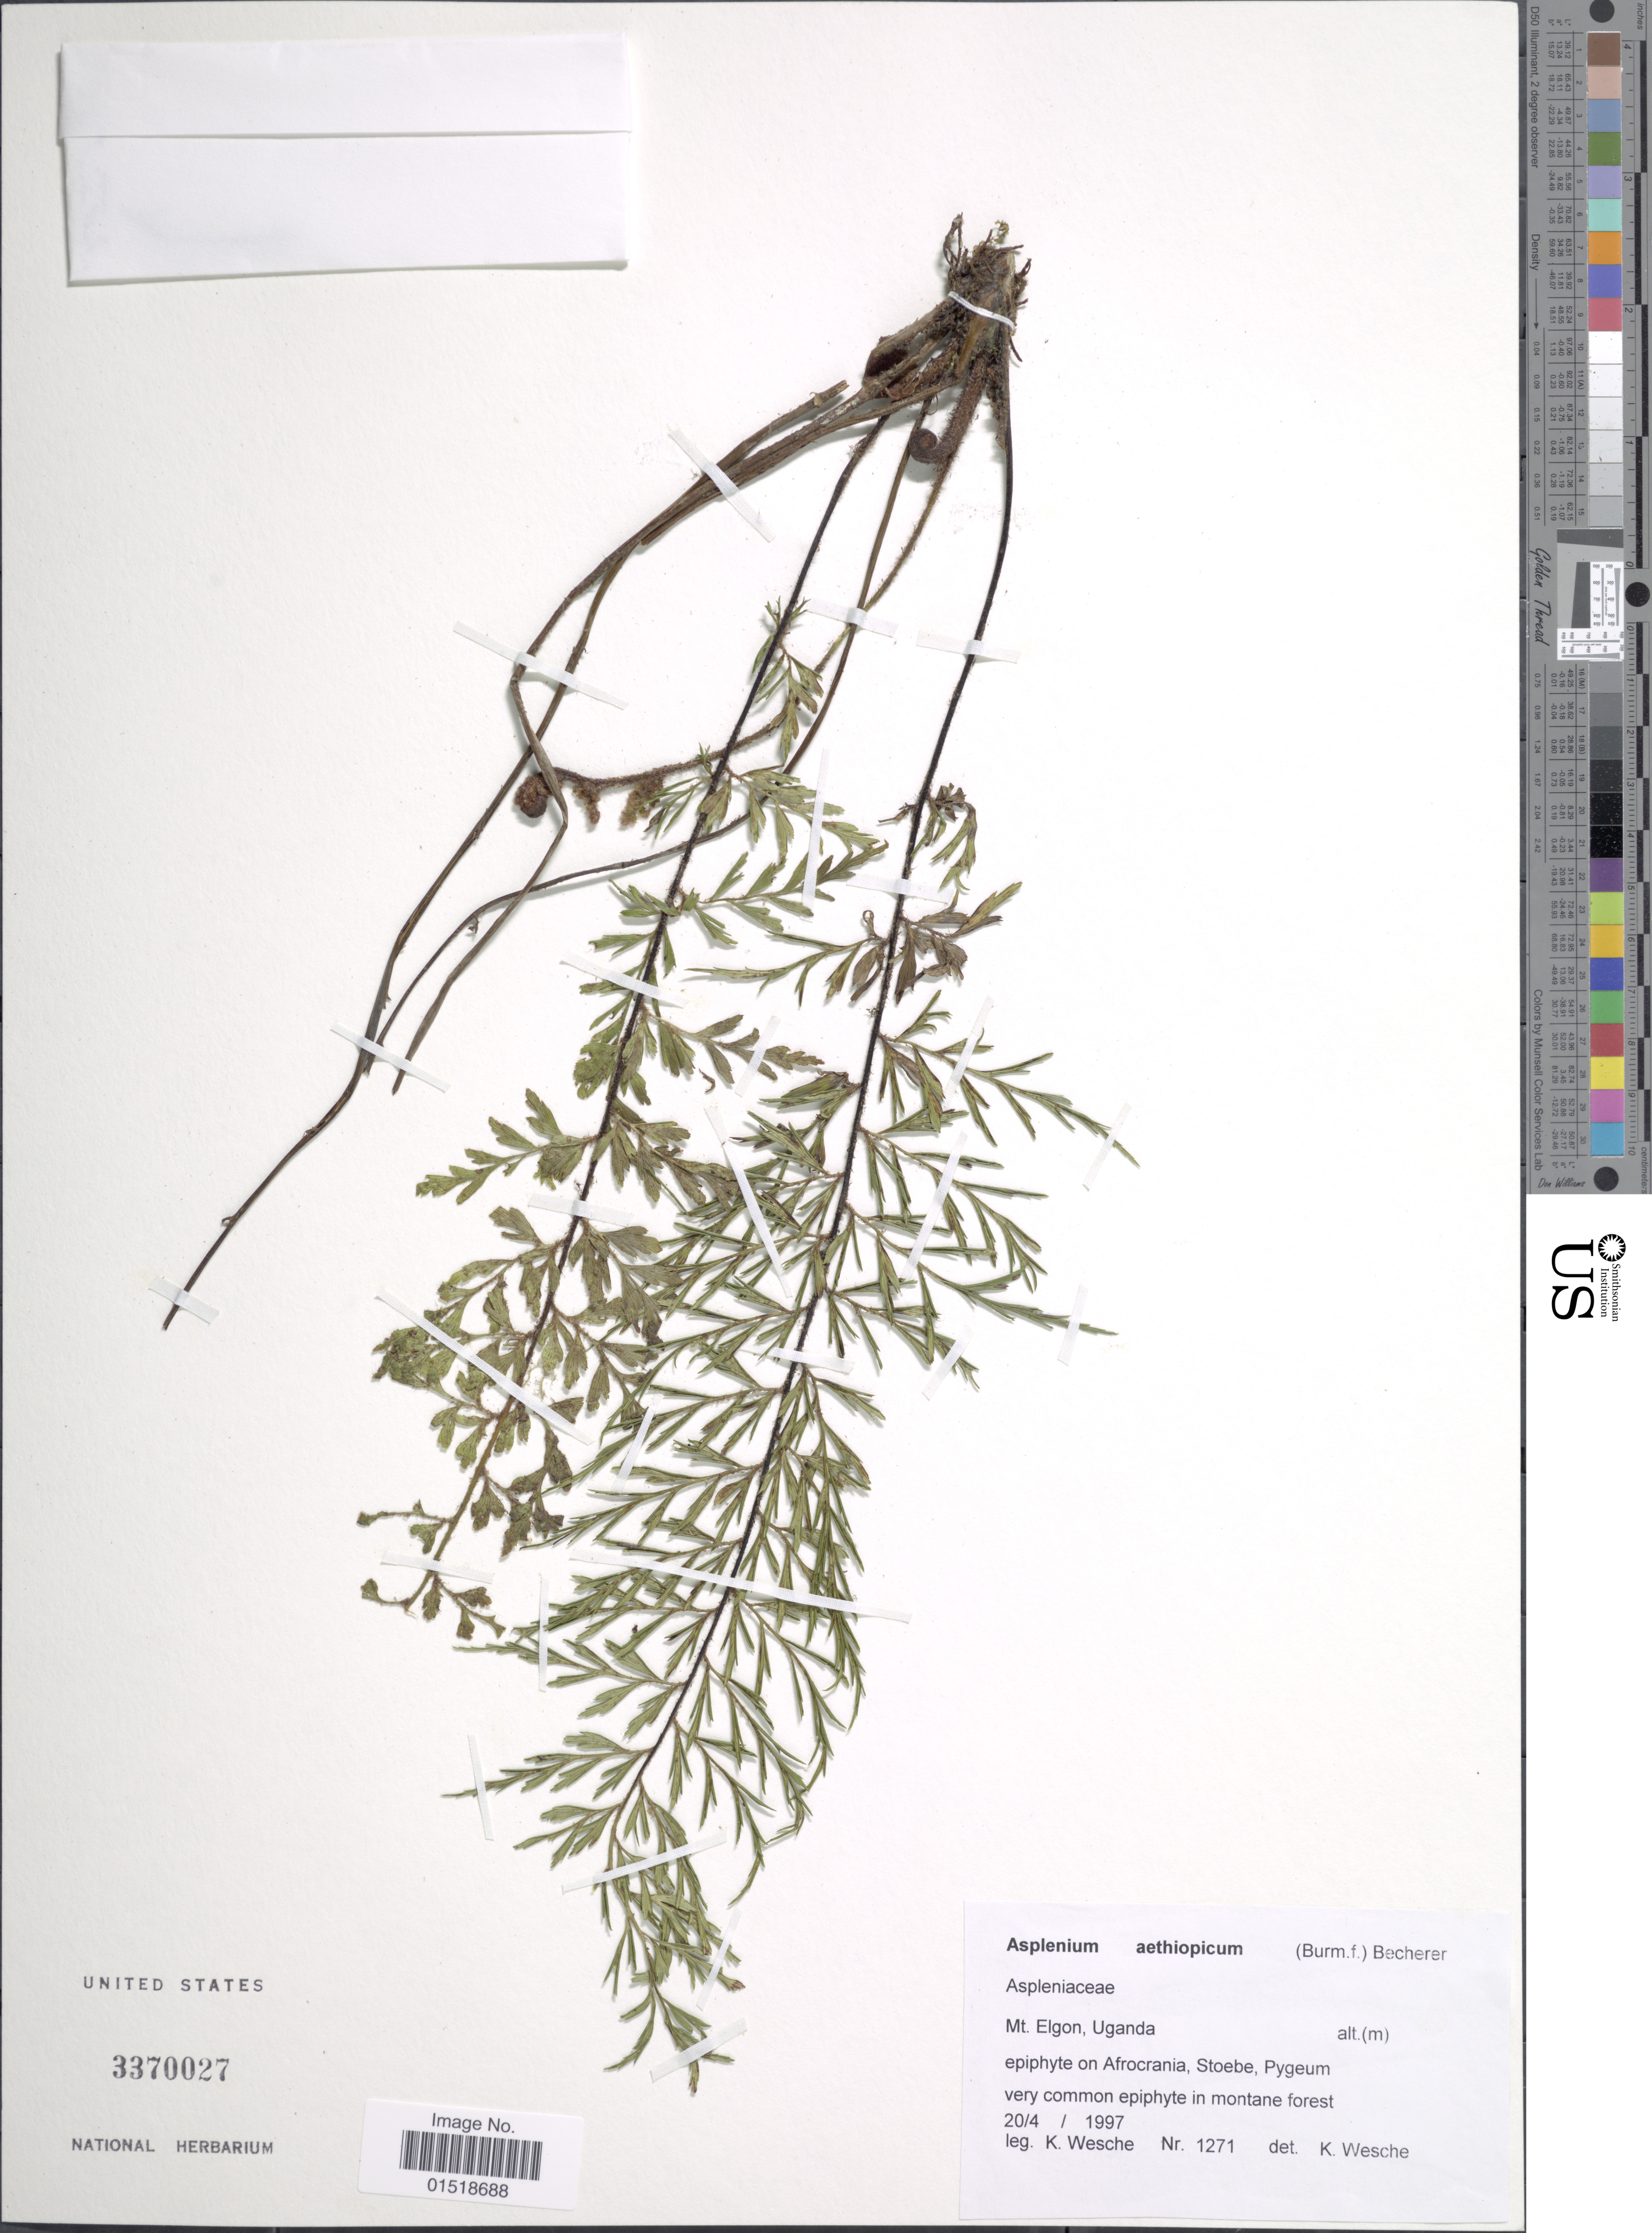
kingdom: Plantae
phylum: Tracheophyta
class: Polypodiopsida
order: Polypodiales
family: Aspleniaceae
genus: Asplenium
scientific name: Asplenium aethiopicum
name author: (Burm. f.) Bech.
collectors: K. Wesche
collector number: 1271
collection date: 1997-04-20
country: Uganda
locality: Mt. Elgon.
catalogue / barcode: US 3370027